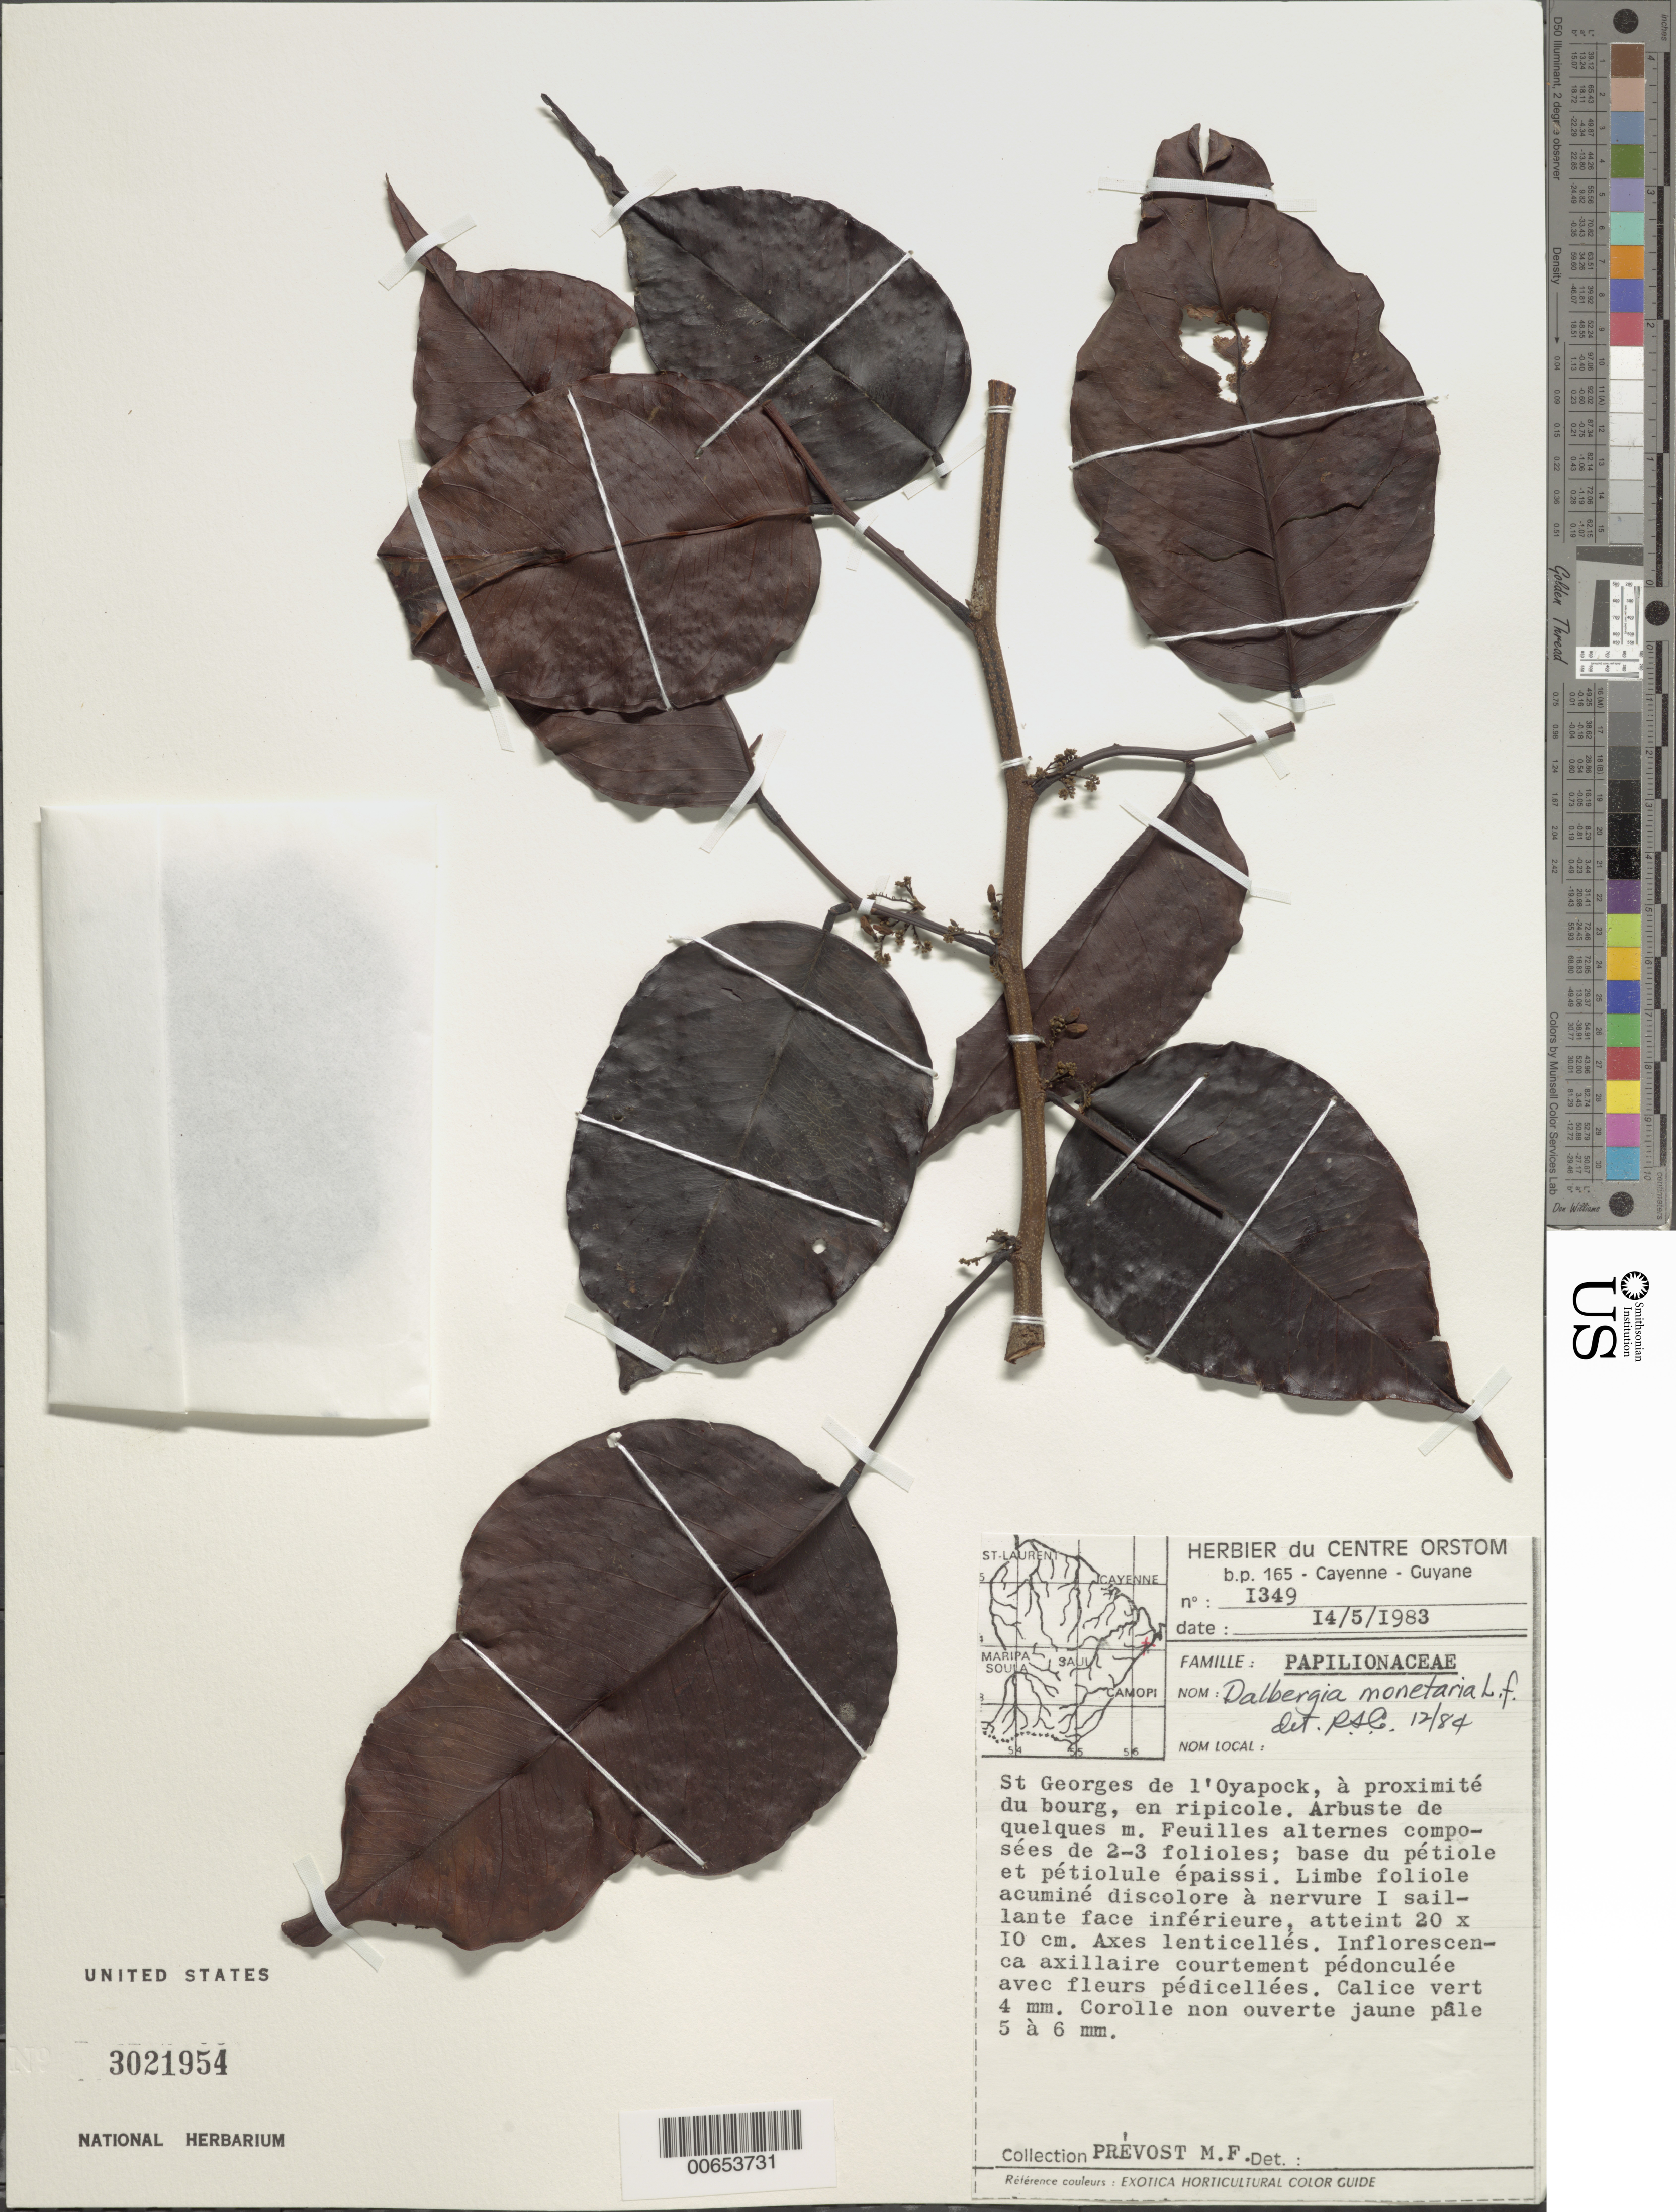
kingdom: Plantae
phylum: Tracheophyta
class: Magnoliopsida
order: Fabales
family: Fabaceae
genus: Dalbergia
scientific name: Dalbergia monetaria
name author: L. f.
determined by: Cowan, R. S.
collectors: M.-F. Prévost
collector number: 1349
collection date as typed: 14-May-83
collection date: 1983-05-14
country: French Guiana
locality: St. Georges de l'Oyapock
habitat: Riparian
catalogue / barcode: US 3021954